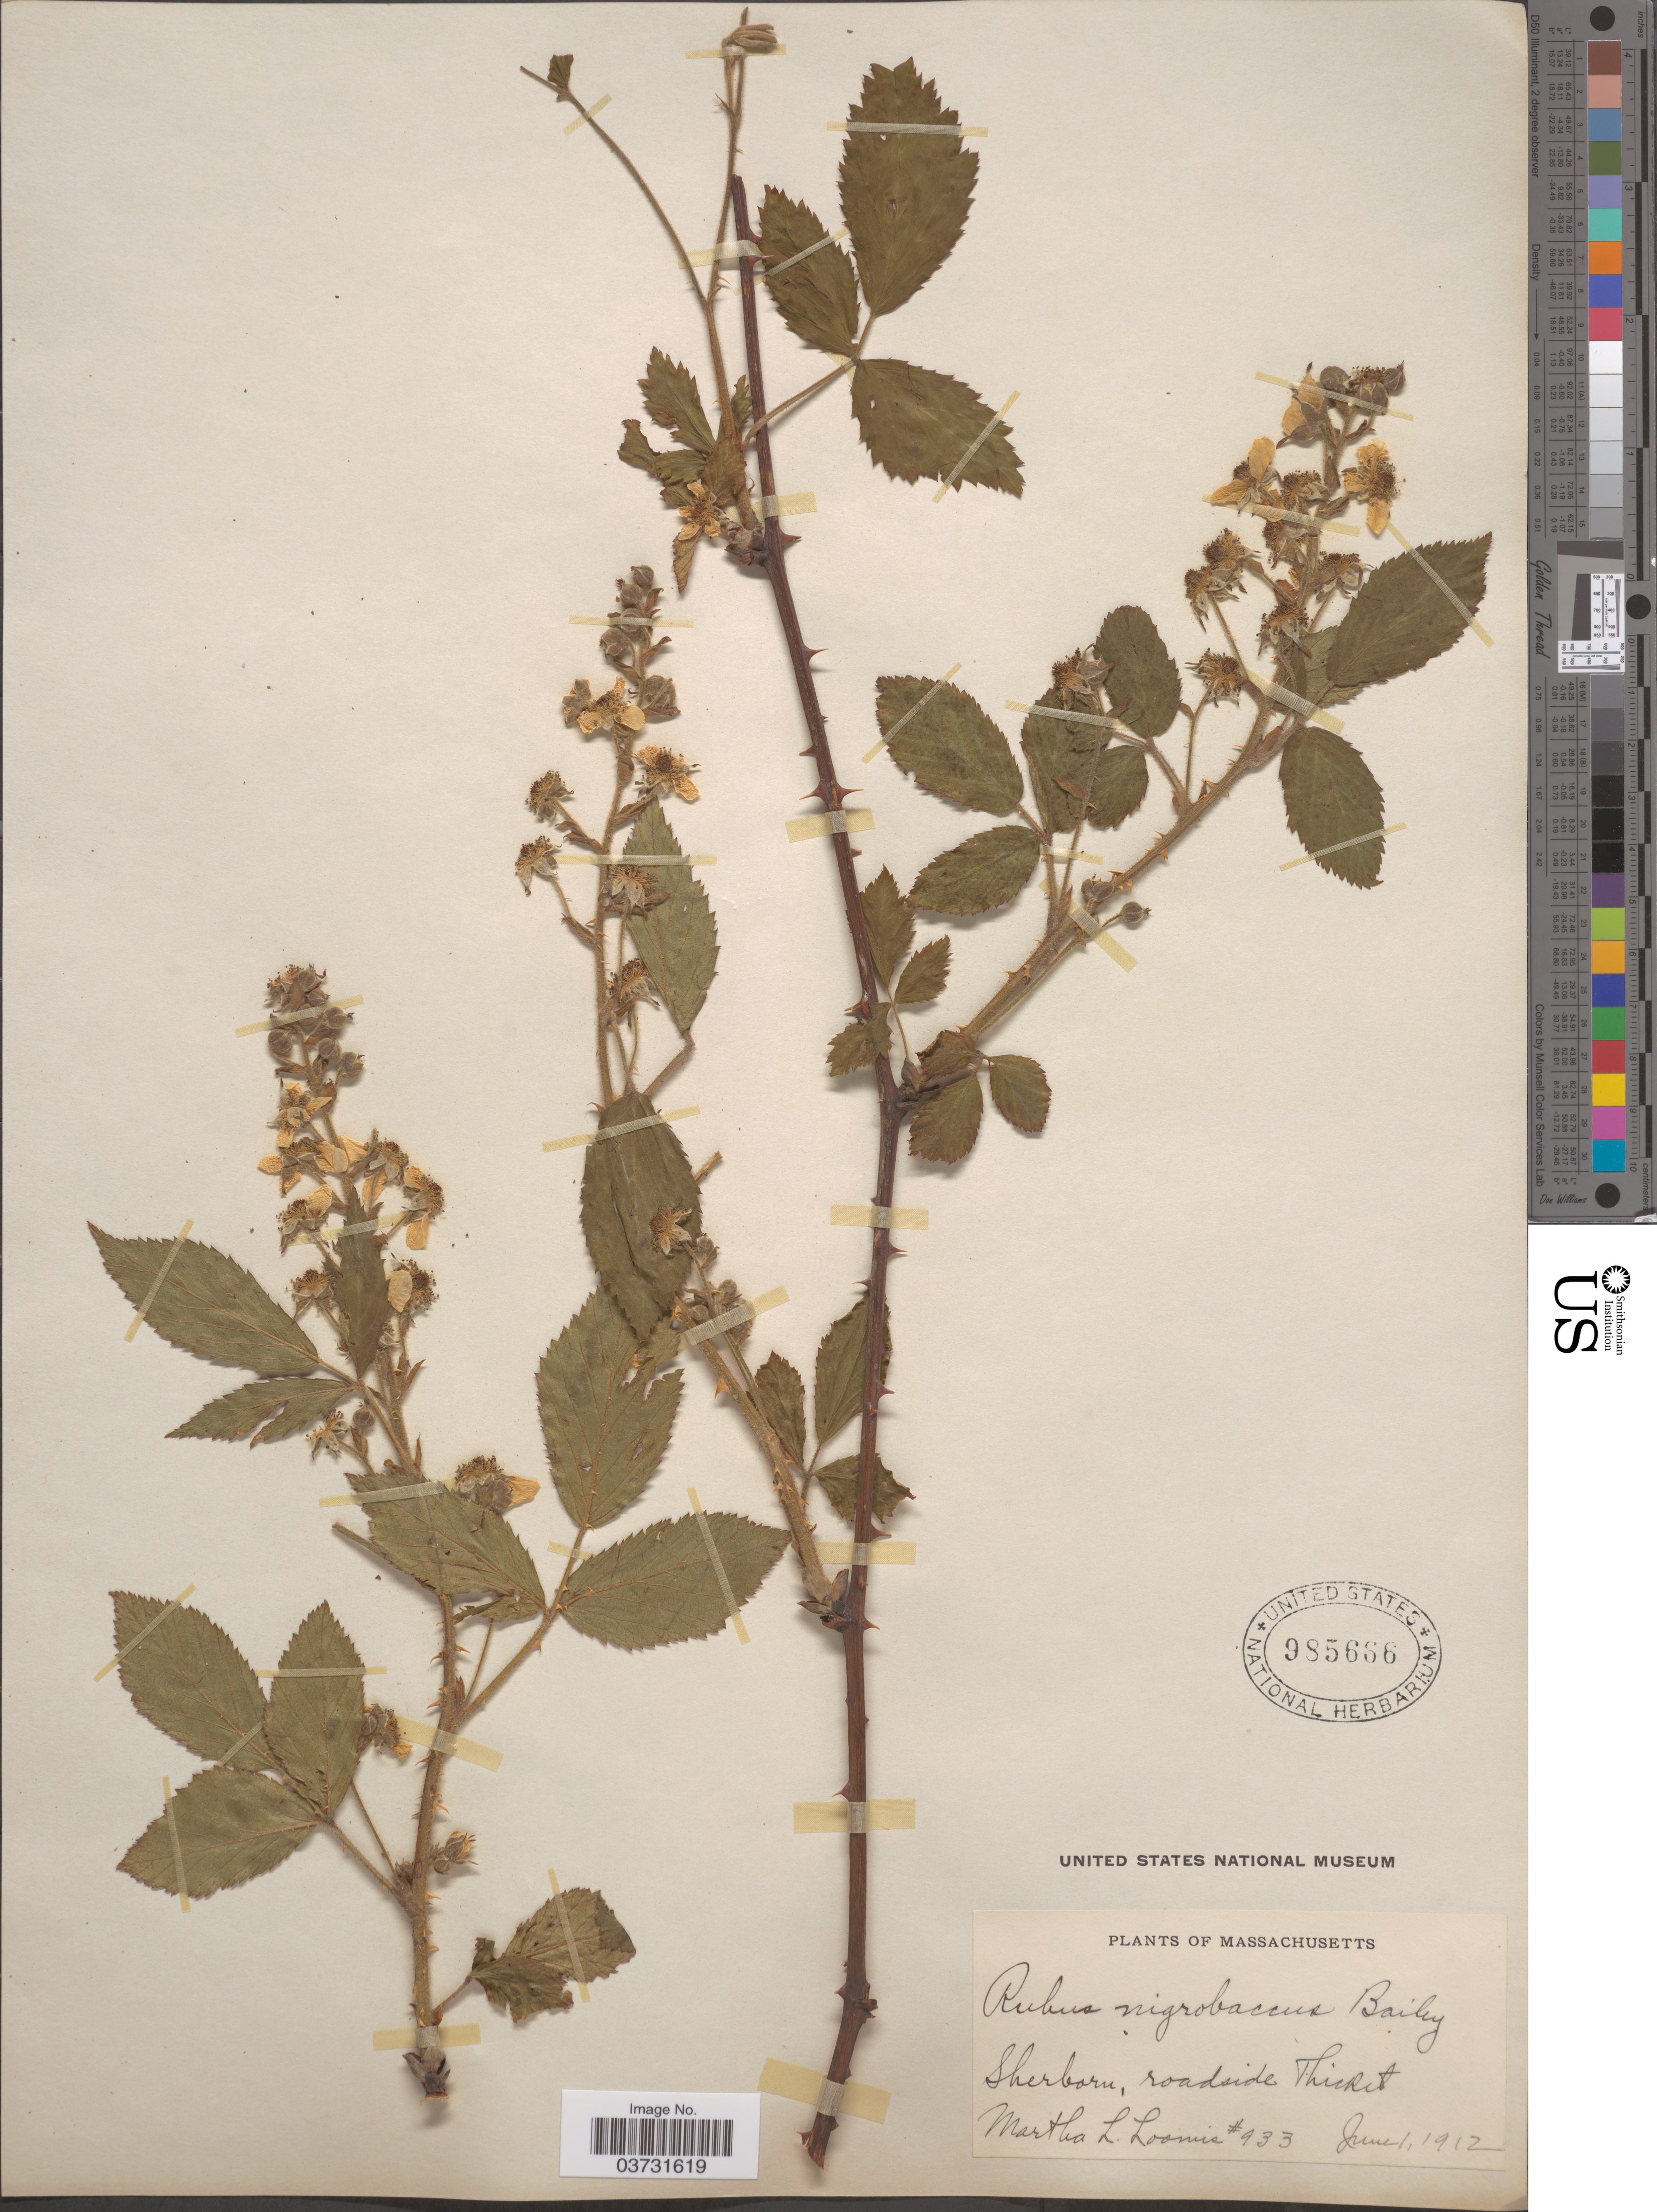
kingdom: Plantae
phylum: Tracheophyta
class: Magnoliopsida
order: Rosales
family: Rosaceae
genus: Rubus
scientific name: Rubus nigrobaccus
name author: L.H. Bailey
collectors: M. L. Loomis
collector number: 933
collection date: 1912-06-01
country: United States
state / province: Massachusetts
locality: Sherborn, roadside thicket.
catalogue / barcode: US 985666